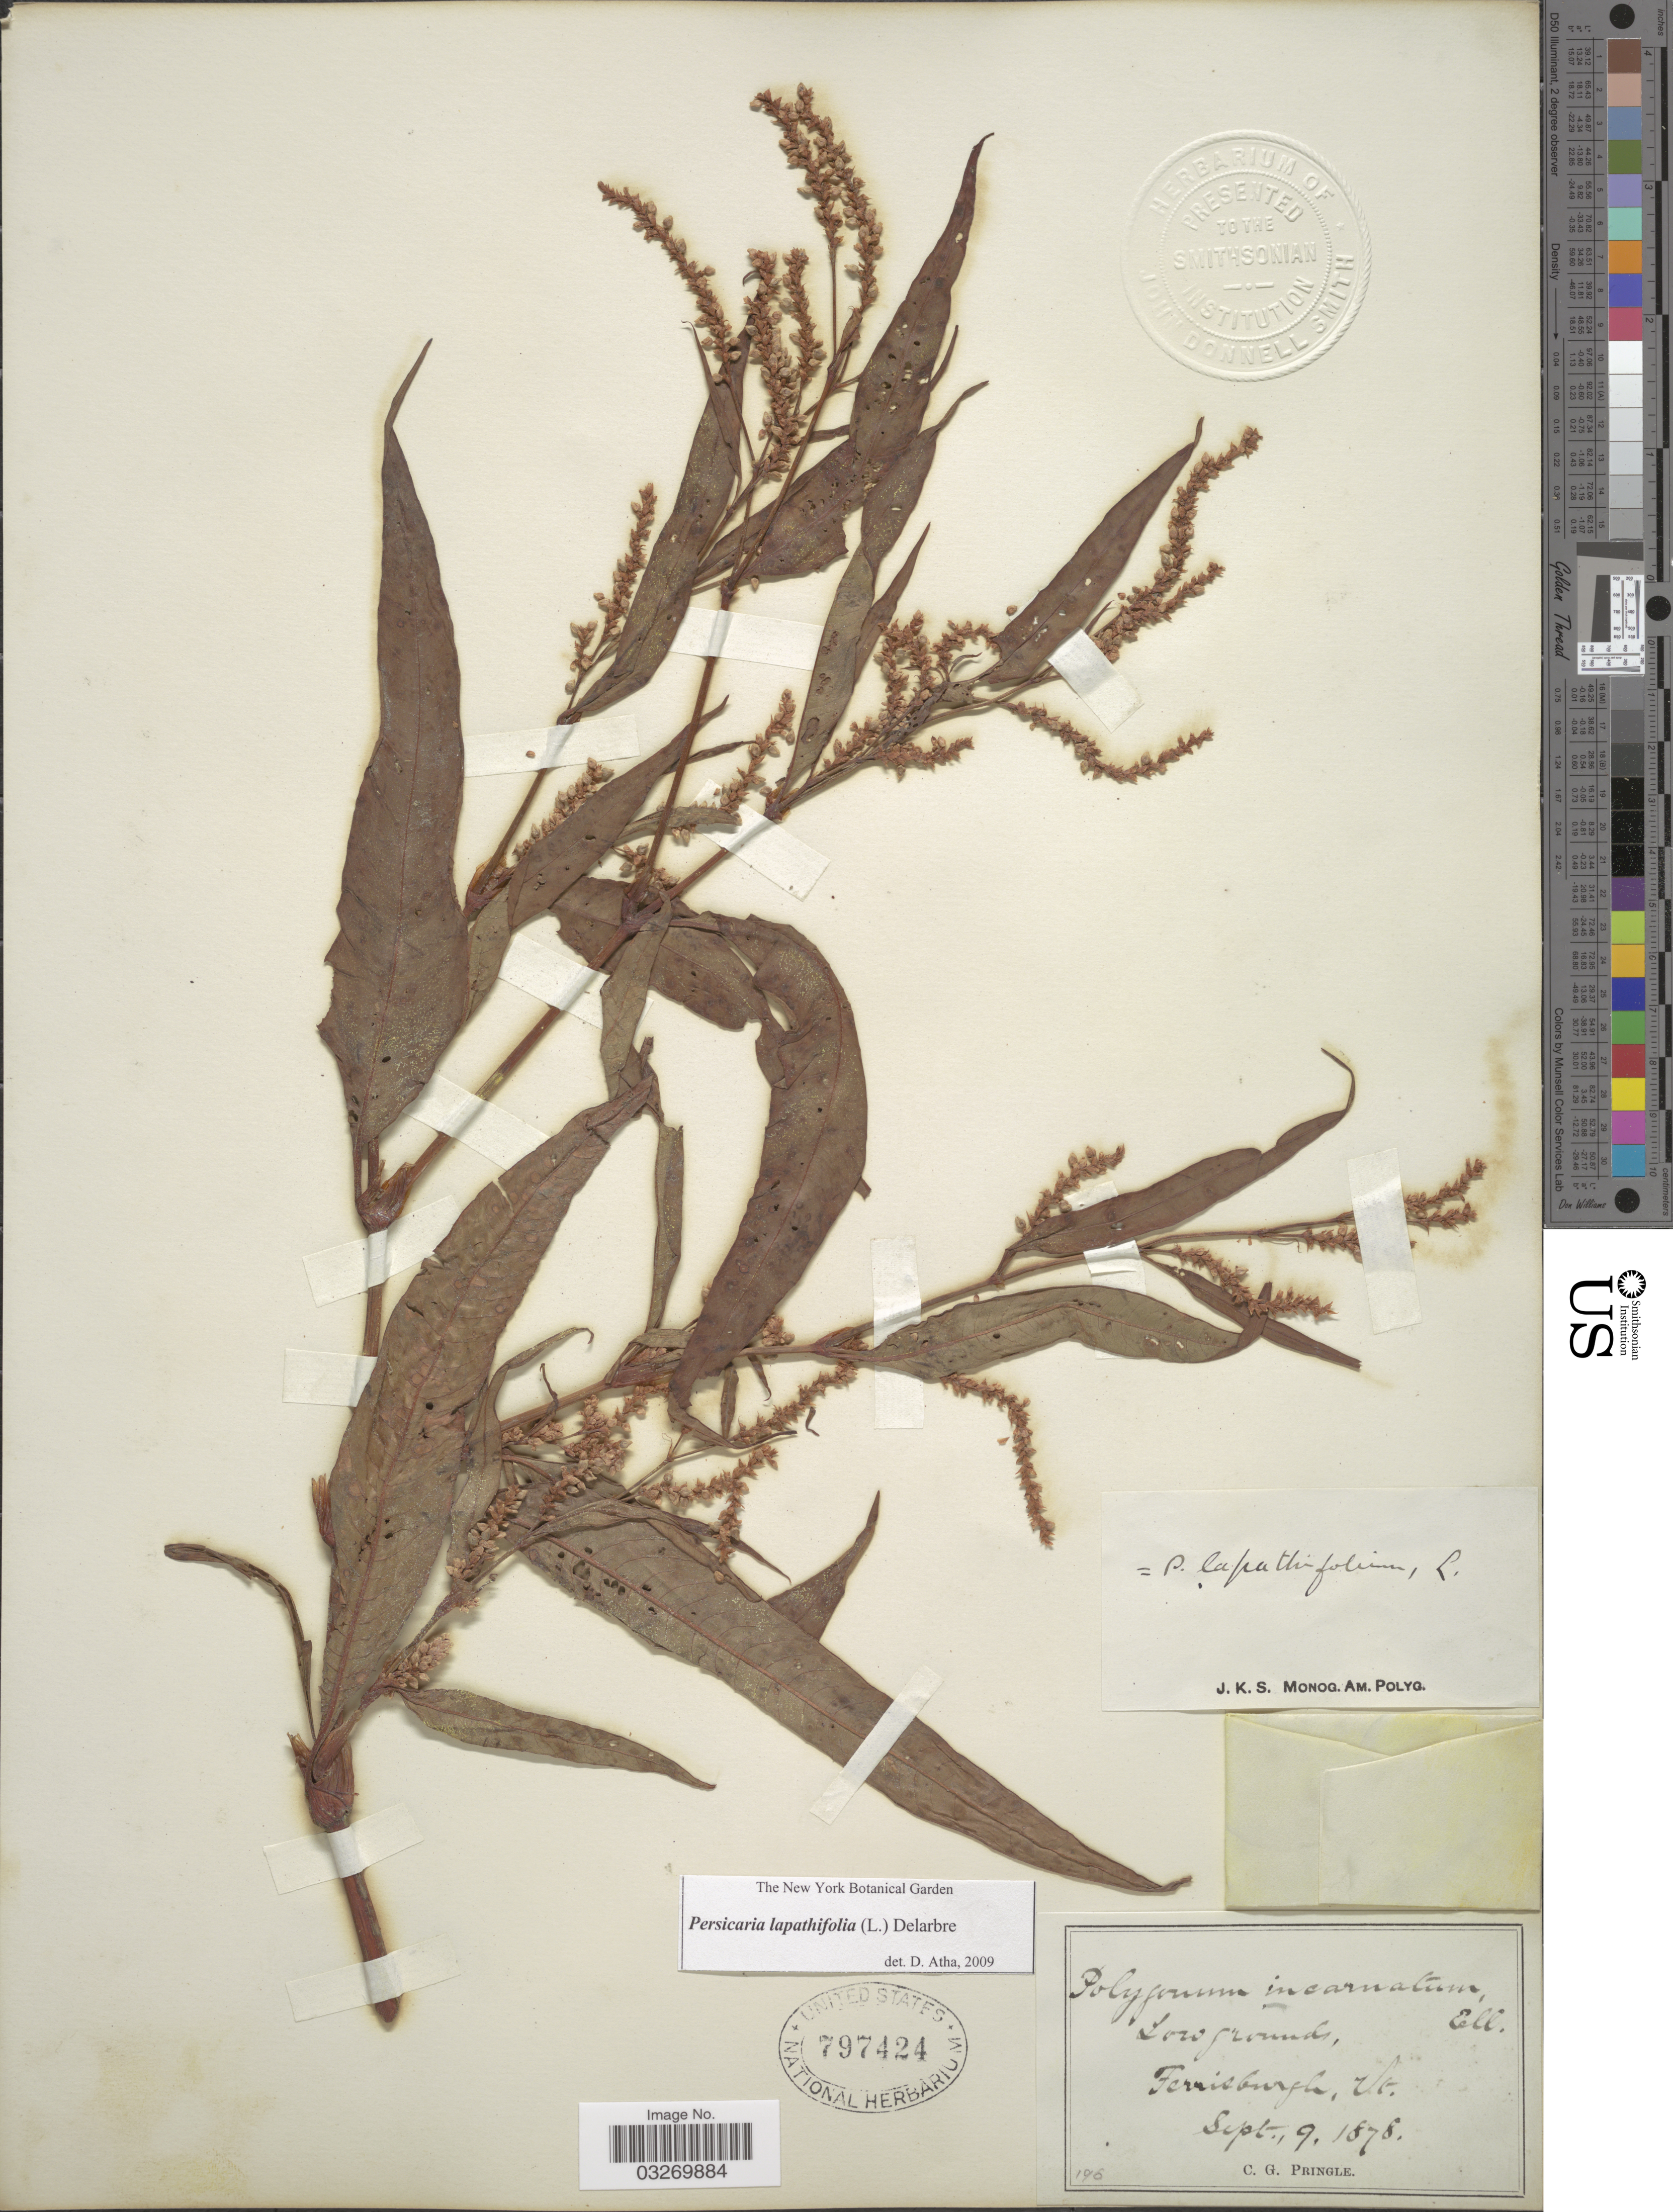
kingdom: Plantae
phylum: Tracheophyta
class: Magnoliopsida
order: Caryophyllales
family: Polygonaceae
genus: Persicaria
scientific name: Persicaria lapathifolia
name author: (L.) Delarbre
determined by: Atha, D. E.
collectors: C. G. Pringle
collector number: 196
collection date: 1878-09-09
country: United States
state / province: Vermont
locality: Ferrisburgh.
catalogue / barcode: US 797424